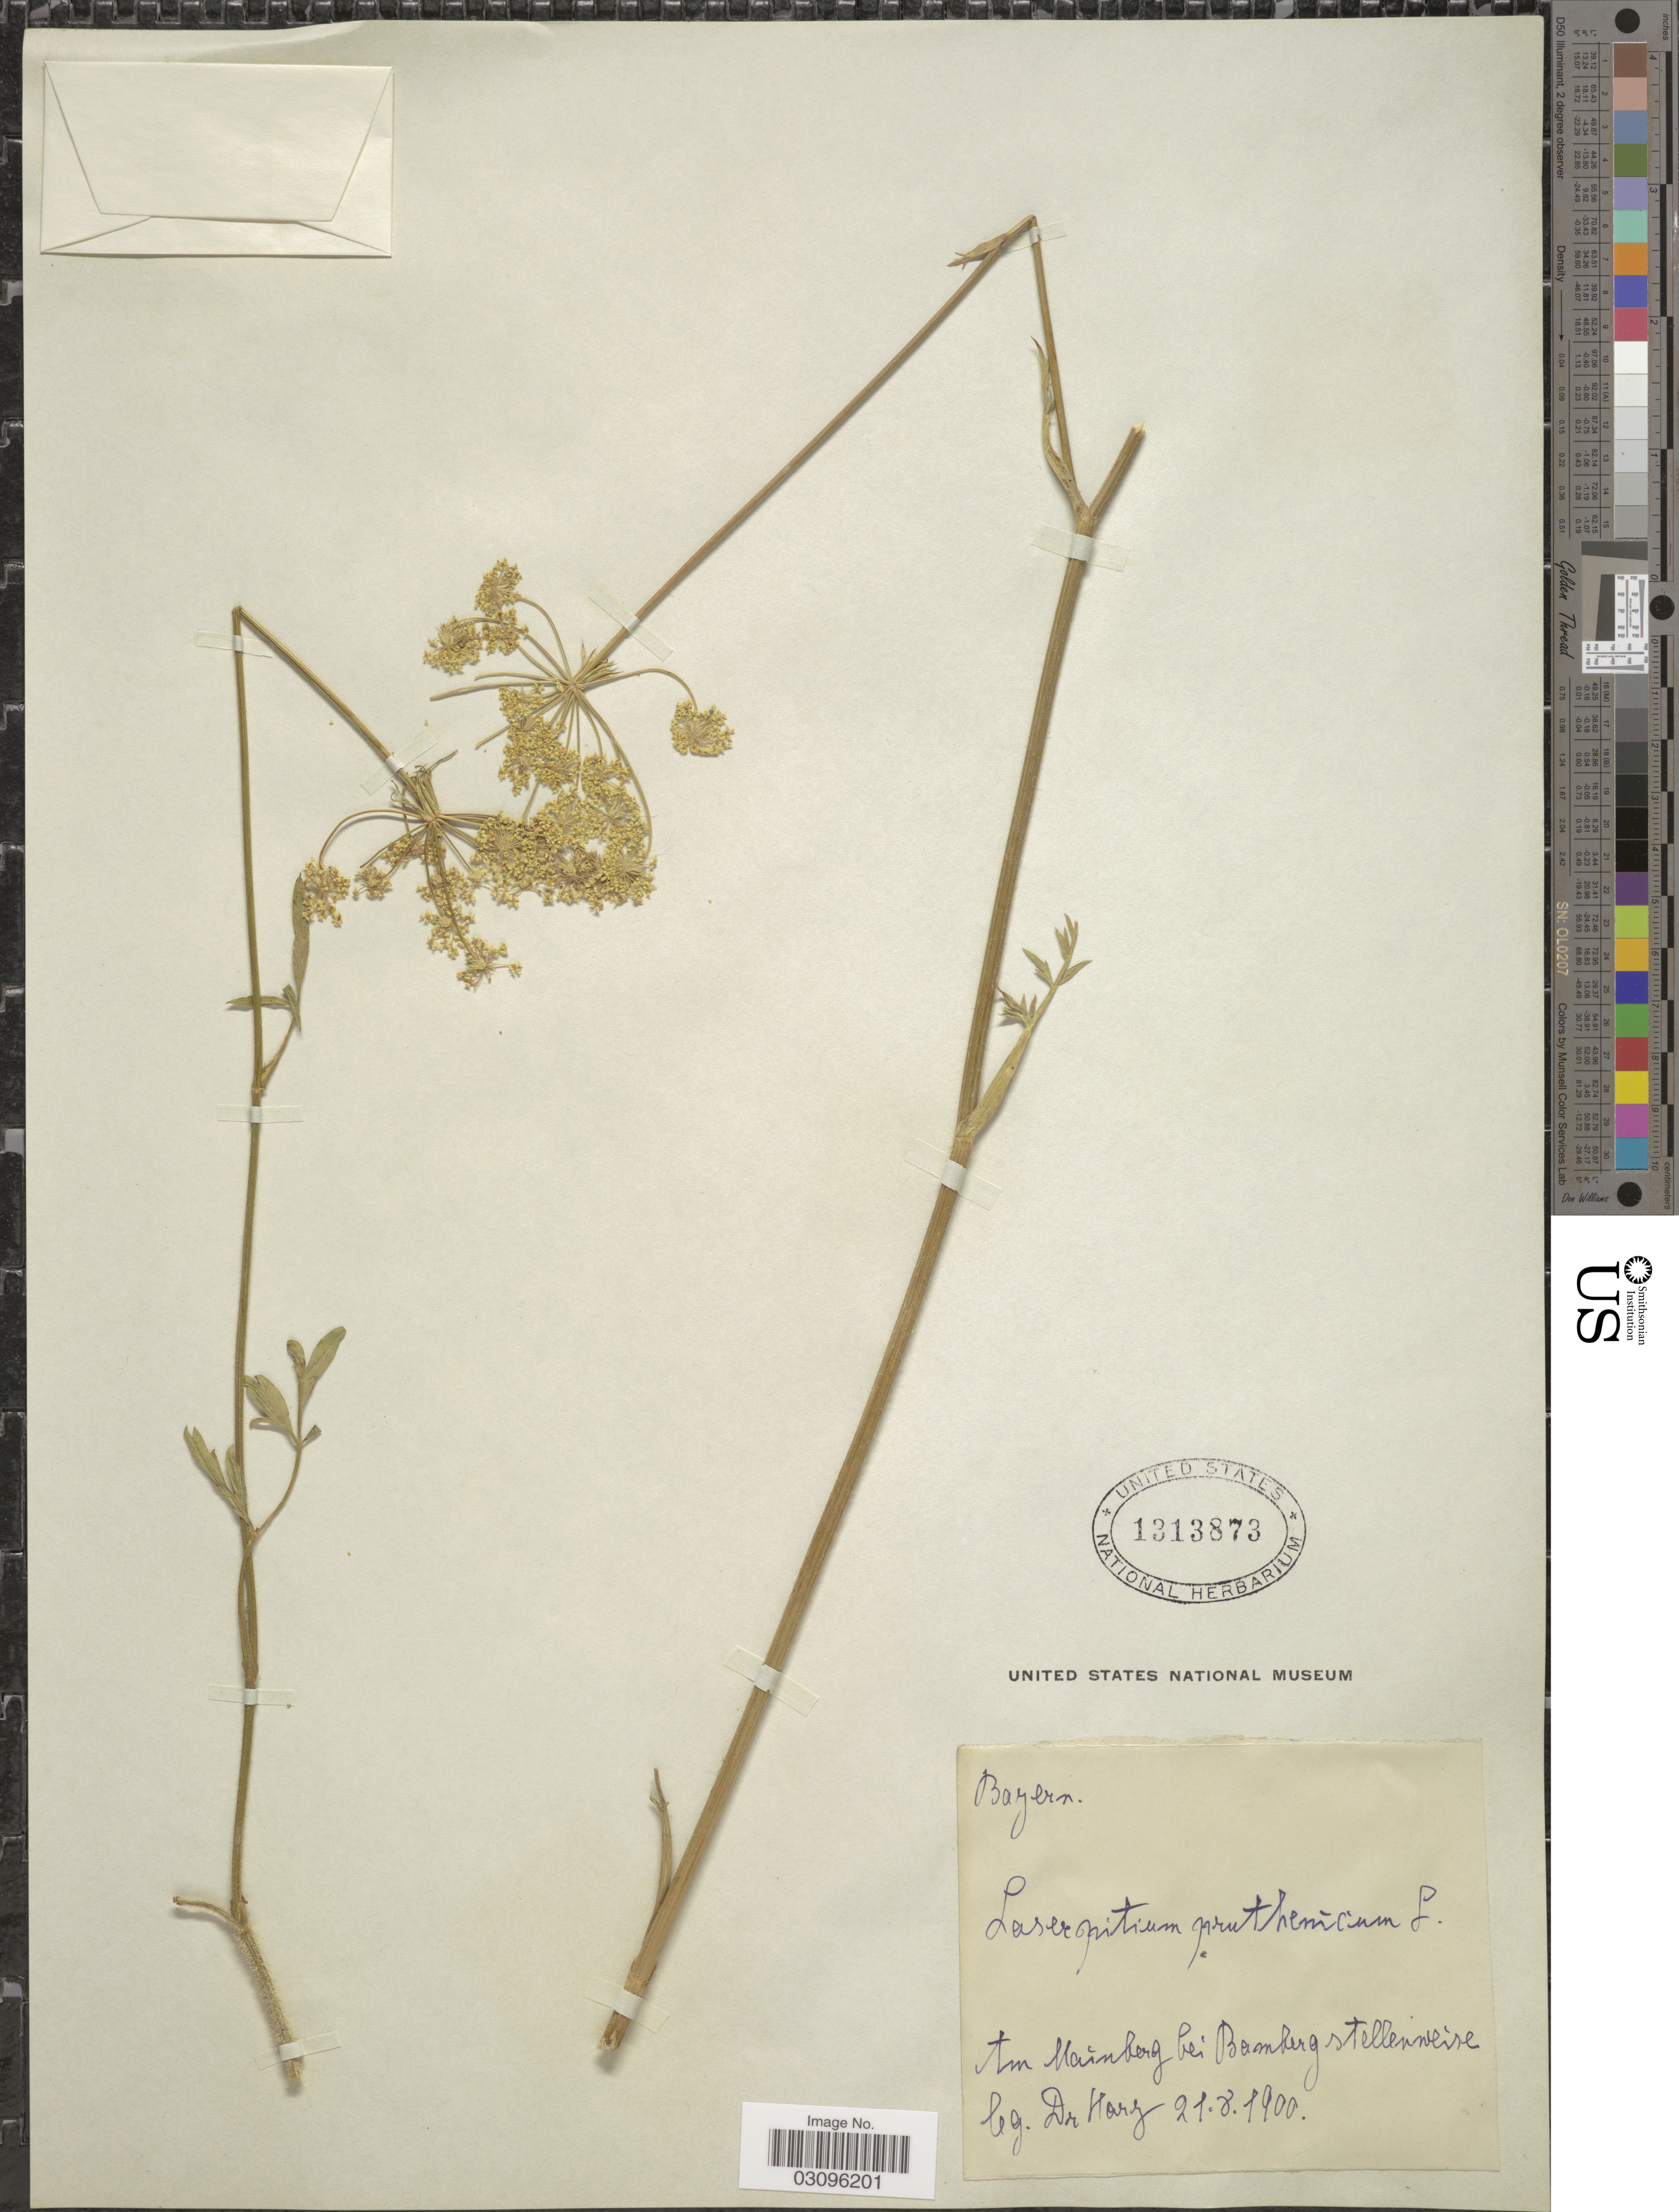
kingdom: Plantae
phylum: Tracheophyta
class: Magnoliopsida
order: Apiales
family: Apiaceae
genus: Laserpitium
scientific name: Laserpitium prutenicum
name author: L.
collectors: -. Harz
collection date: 1900-08-21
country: Germany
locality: Im Mainberg bei Bamberg stellenweise.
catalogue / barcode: US 1313873